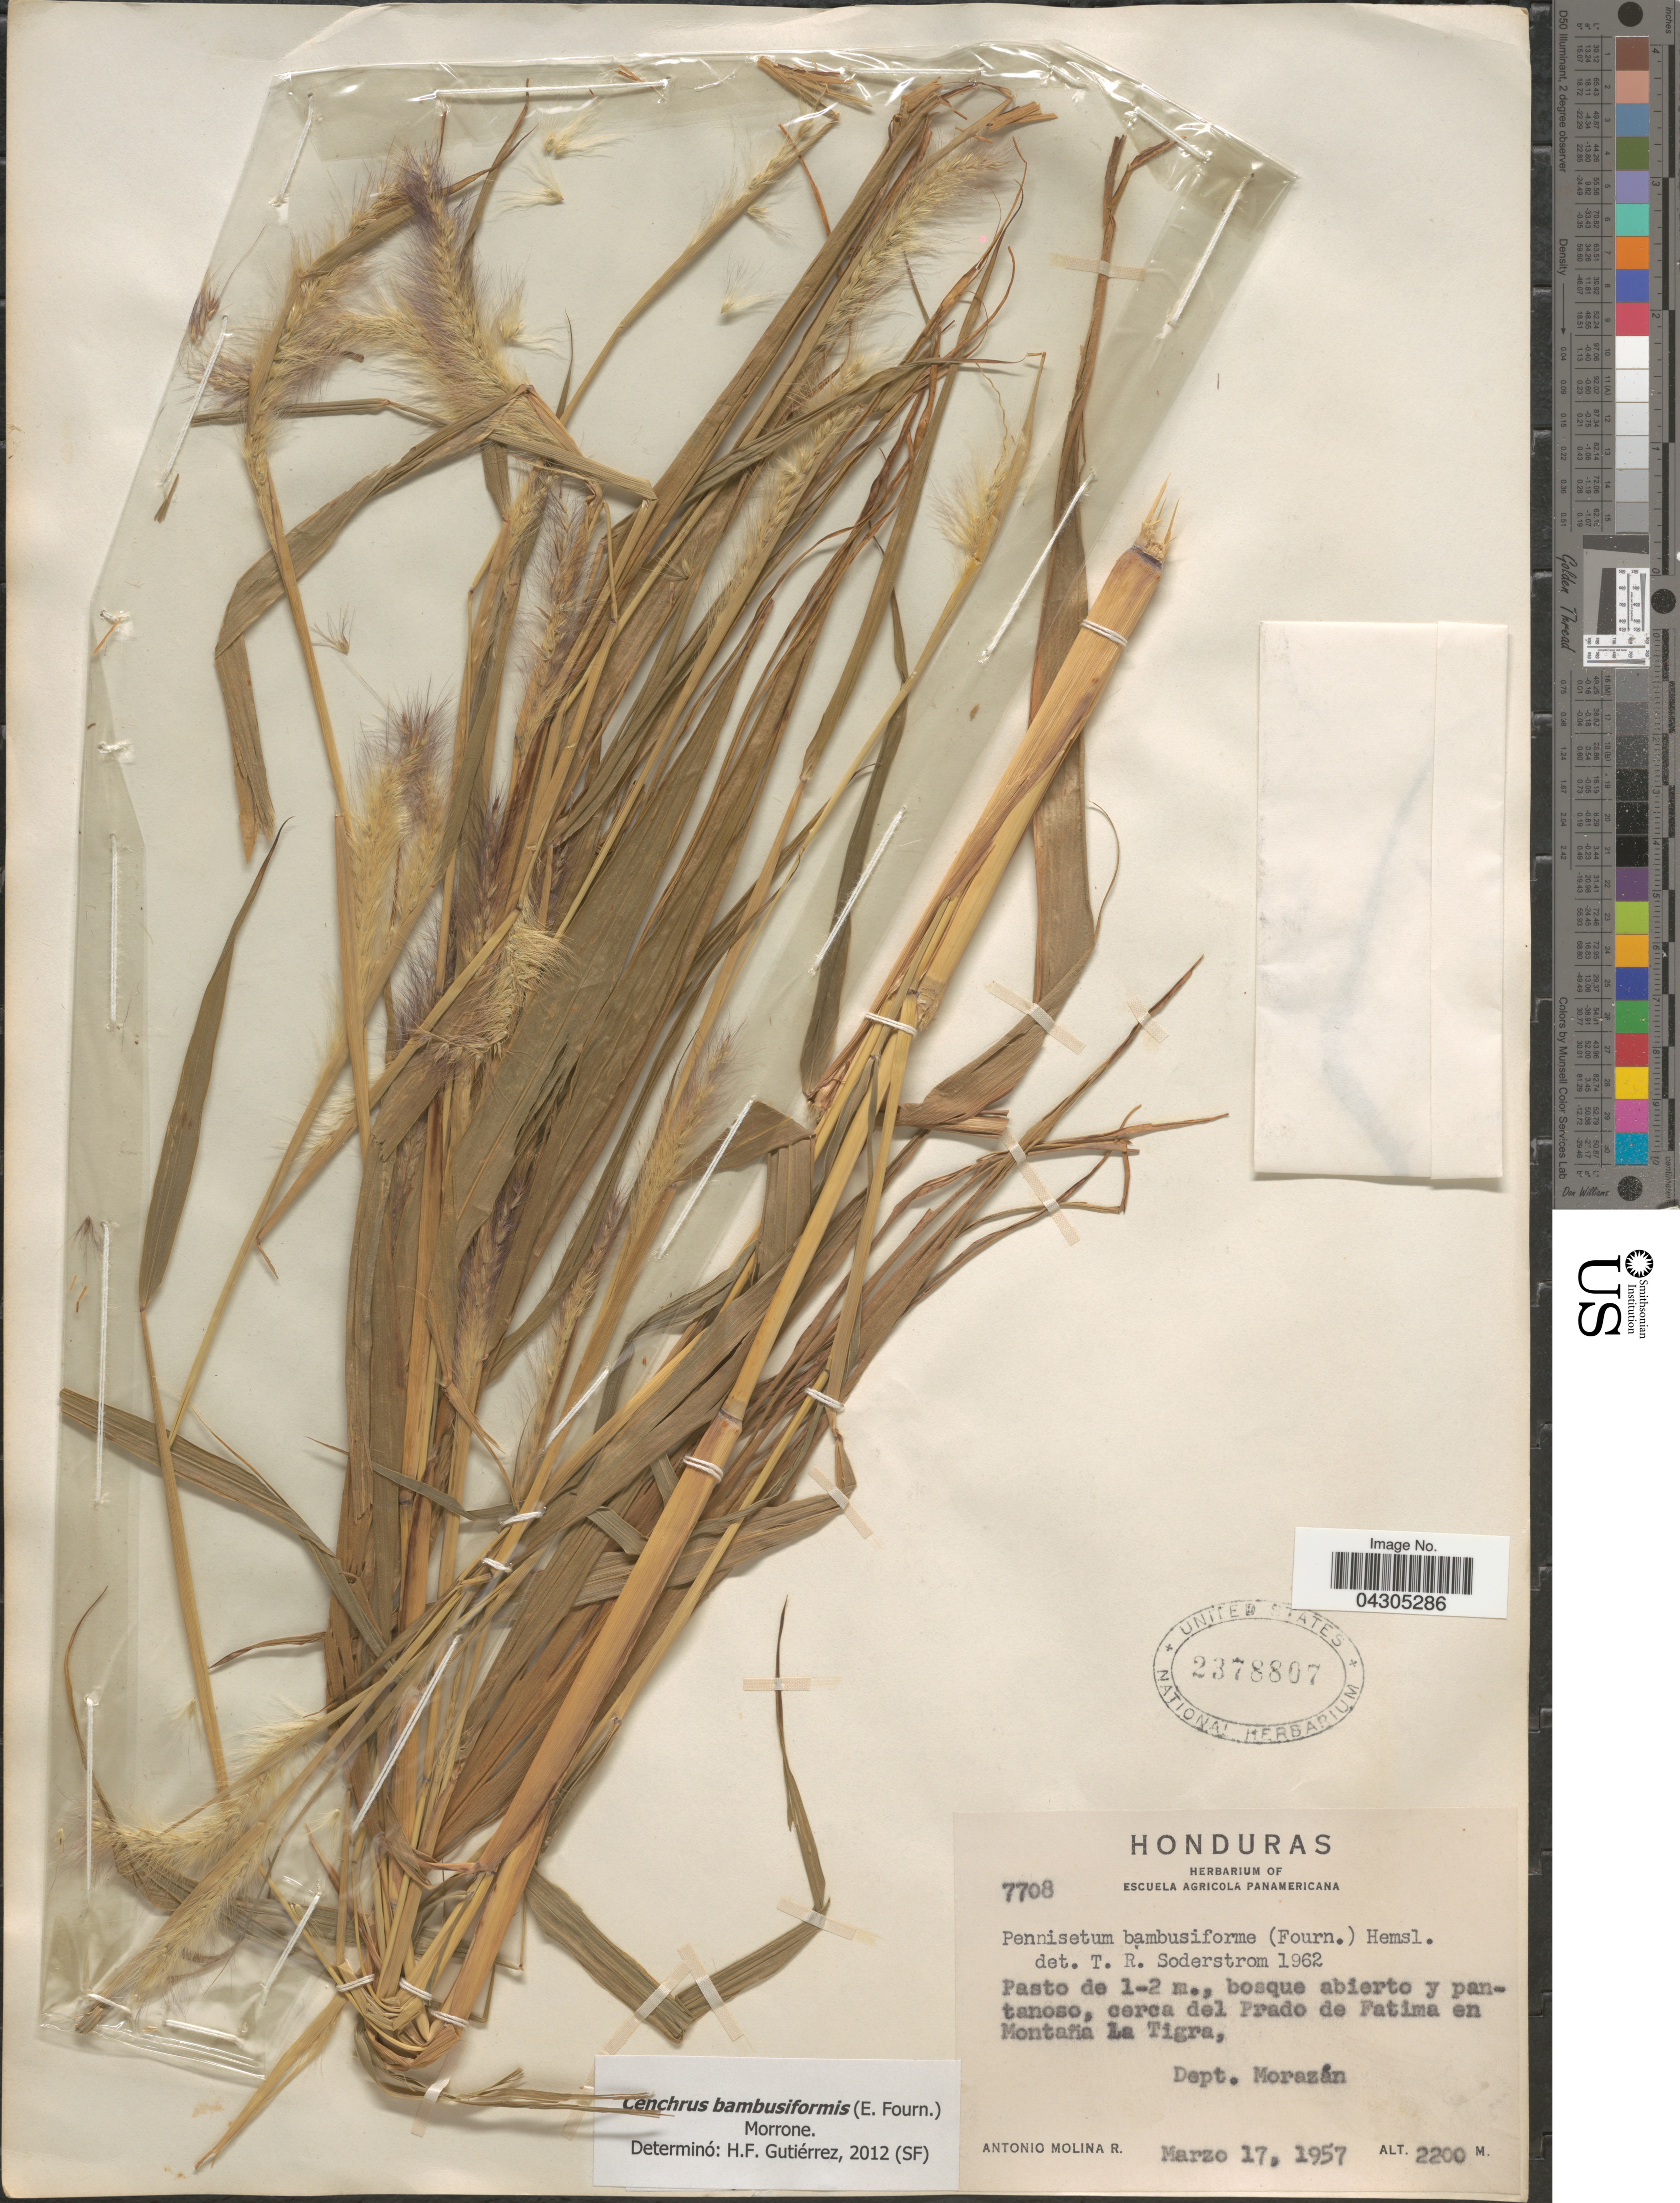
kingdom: Plantae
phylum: Tracheophyta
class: Liliopsida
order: Poales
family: Poaceae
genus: Cenchrus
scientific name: Cenchrus bambusiformis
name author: (E. Fourn.) Morrone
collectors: A. Molina R.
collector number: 7708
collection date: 1957-03-17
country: Honduras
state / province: Fco. Morazán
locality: Cerca del Prado de Fatima en Montaña La Tigra, Dept. Morazán.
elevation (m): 2200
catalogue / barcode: US 2378807